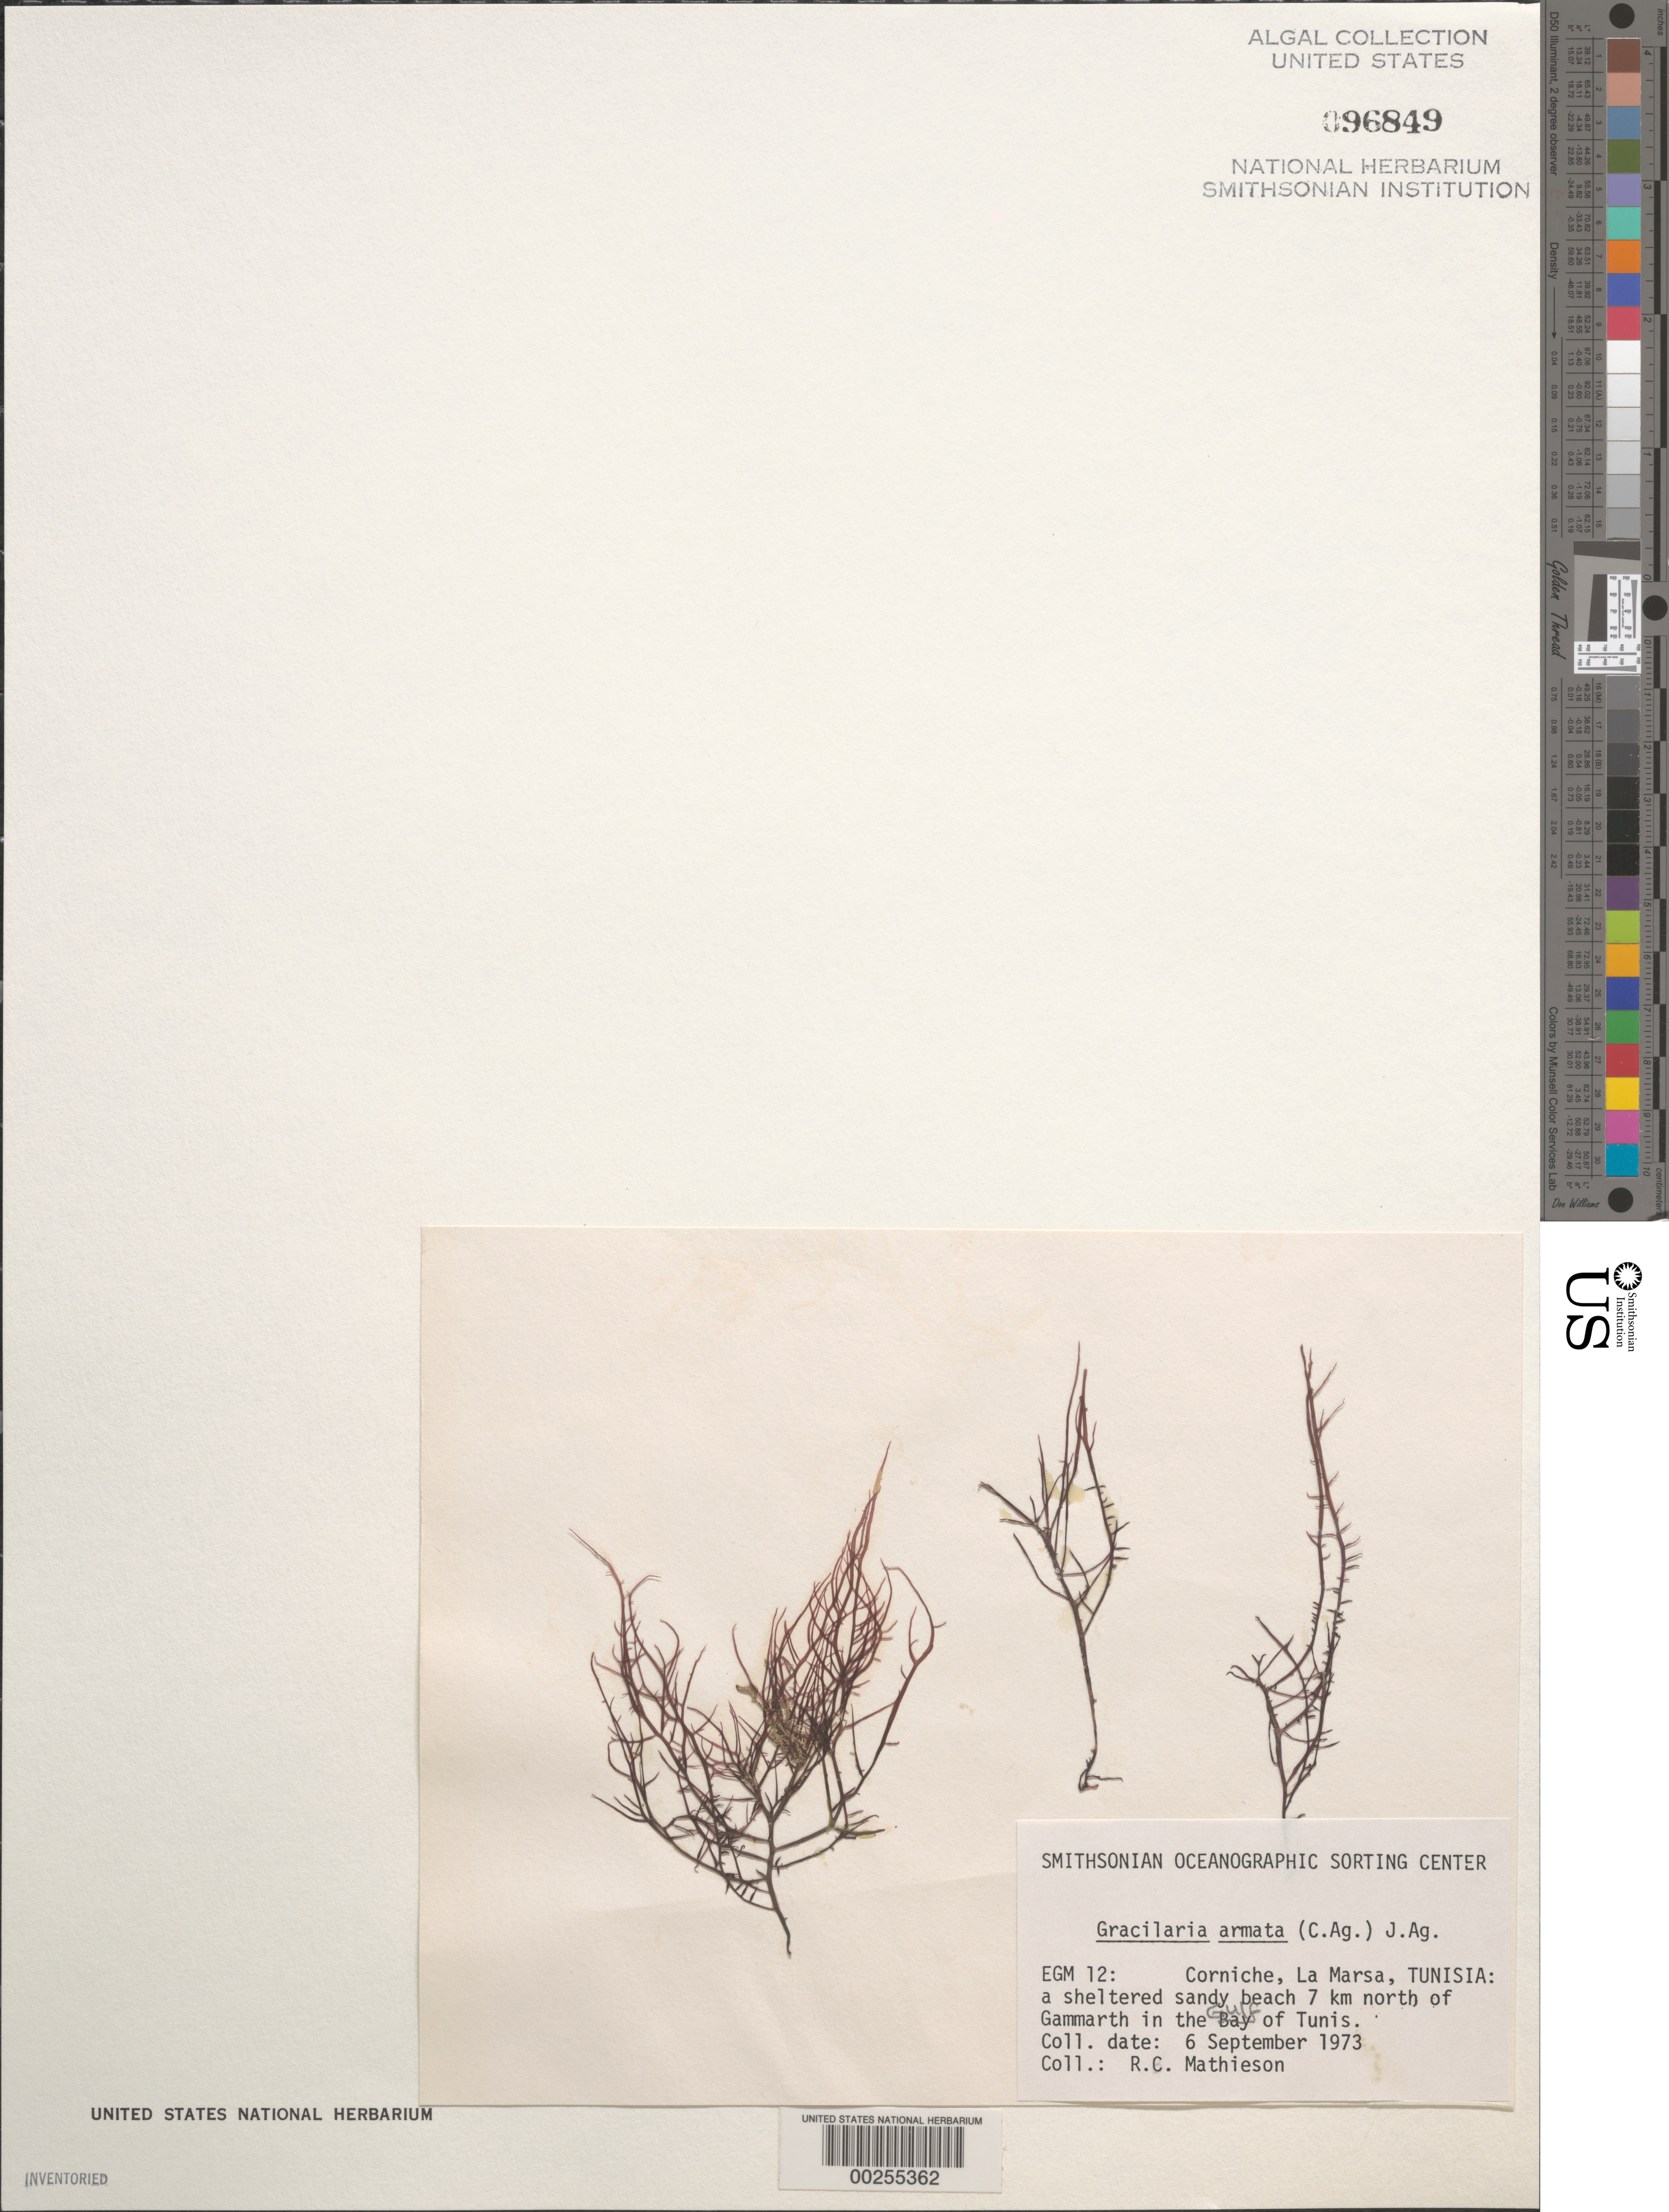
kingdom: Plantae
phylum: Rhodophyta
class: Florideophyceae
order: Gracilariales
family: Gracilariaceae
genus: Gracilaria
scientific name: Gracilaria armata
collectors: R. Mathieson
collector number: EGM 12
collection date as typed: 06 Sep 1973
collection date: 1973-09-06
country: Tunisia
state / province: Tunis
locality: Corniche, la marsa, seven km north of gammarth, gulf of tunis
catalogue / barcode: US 96849